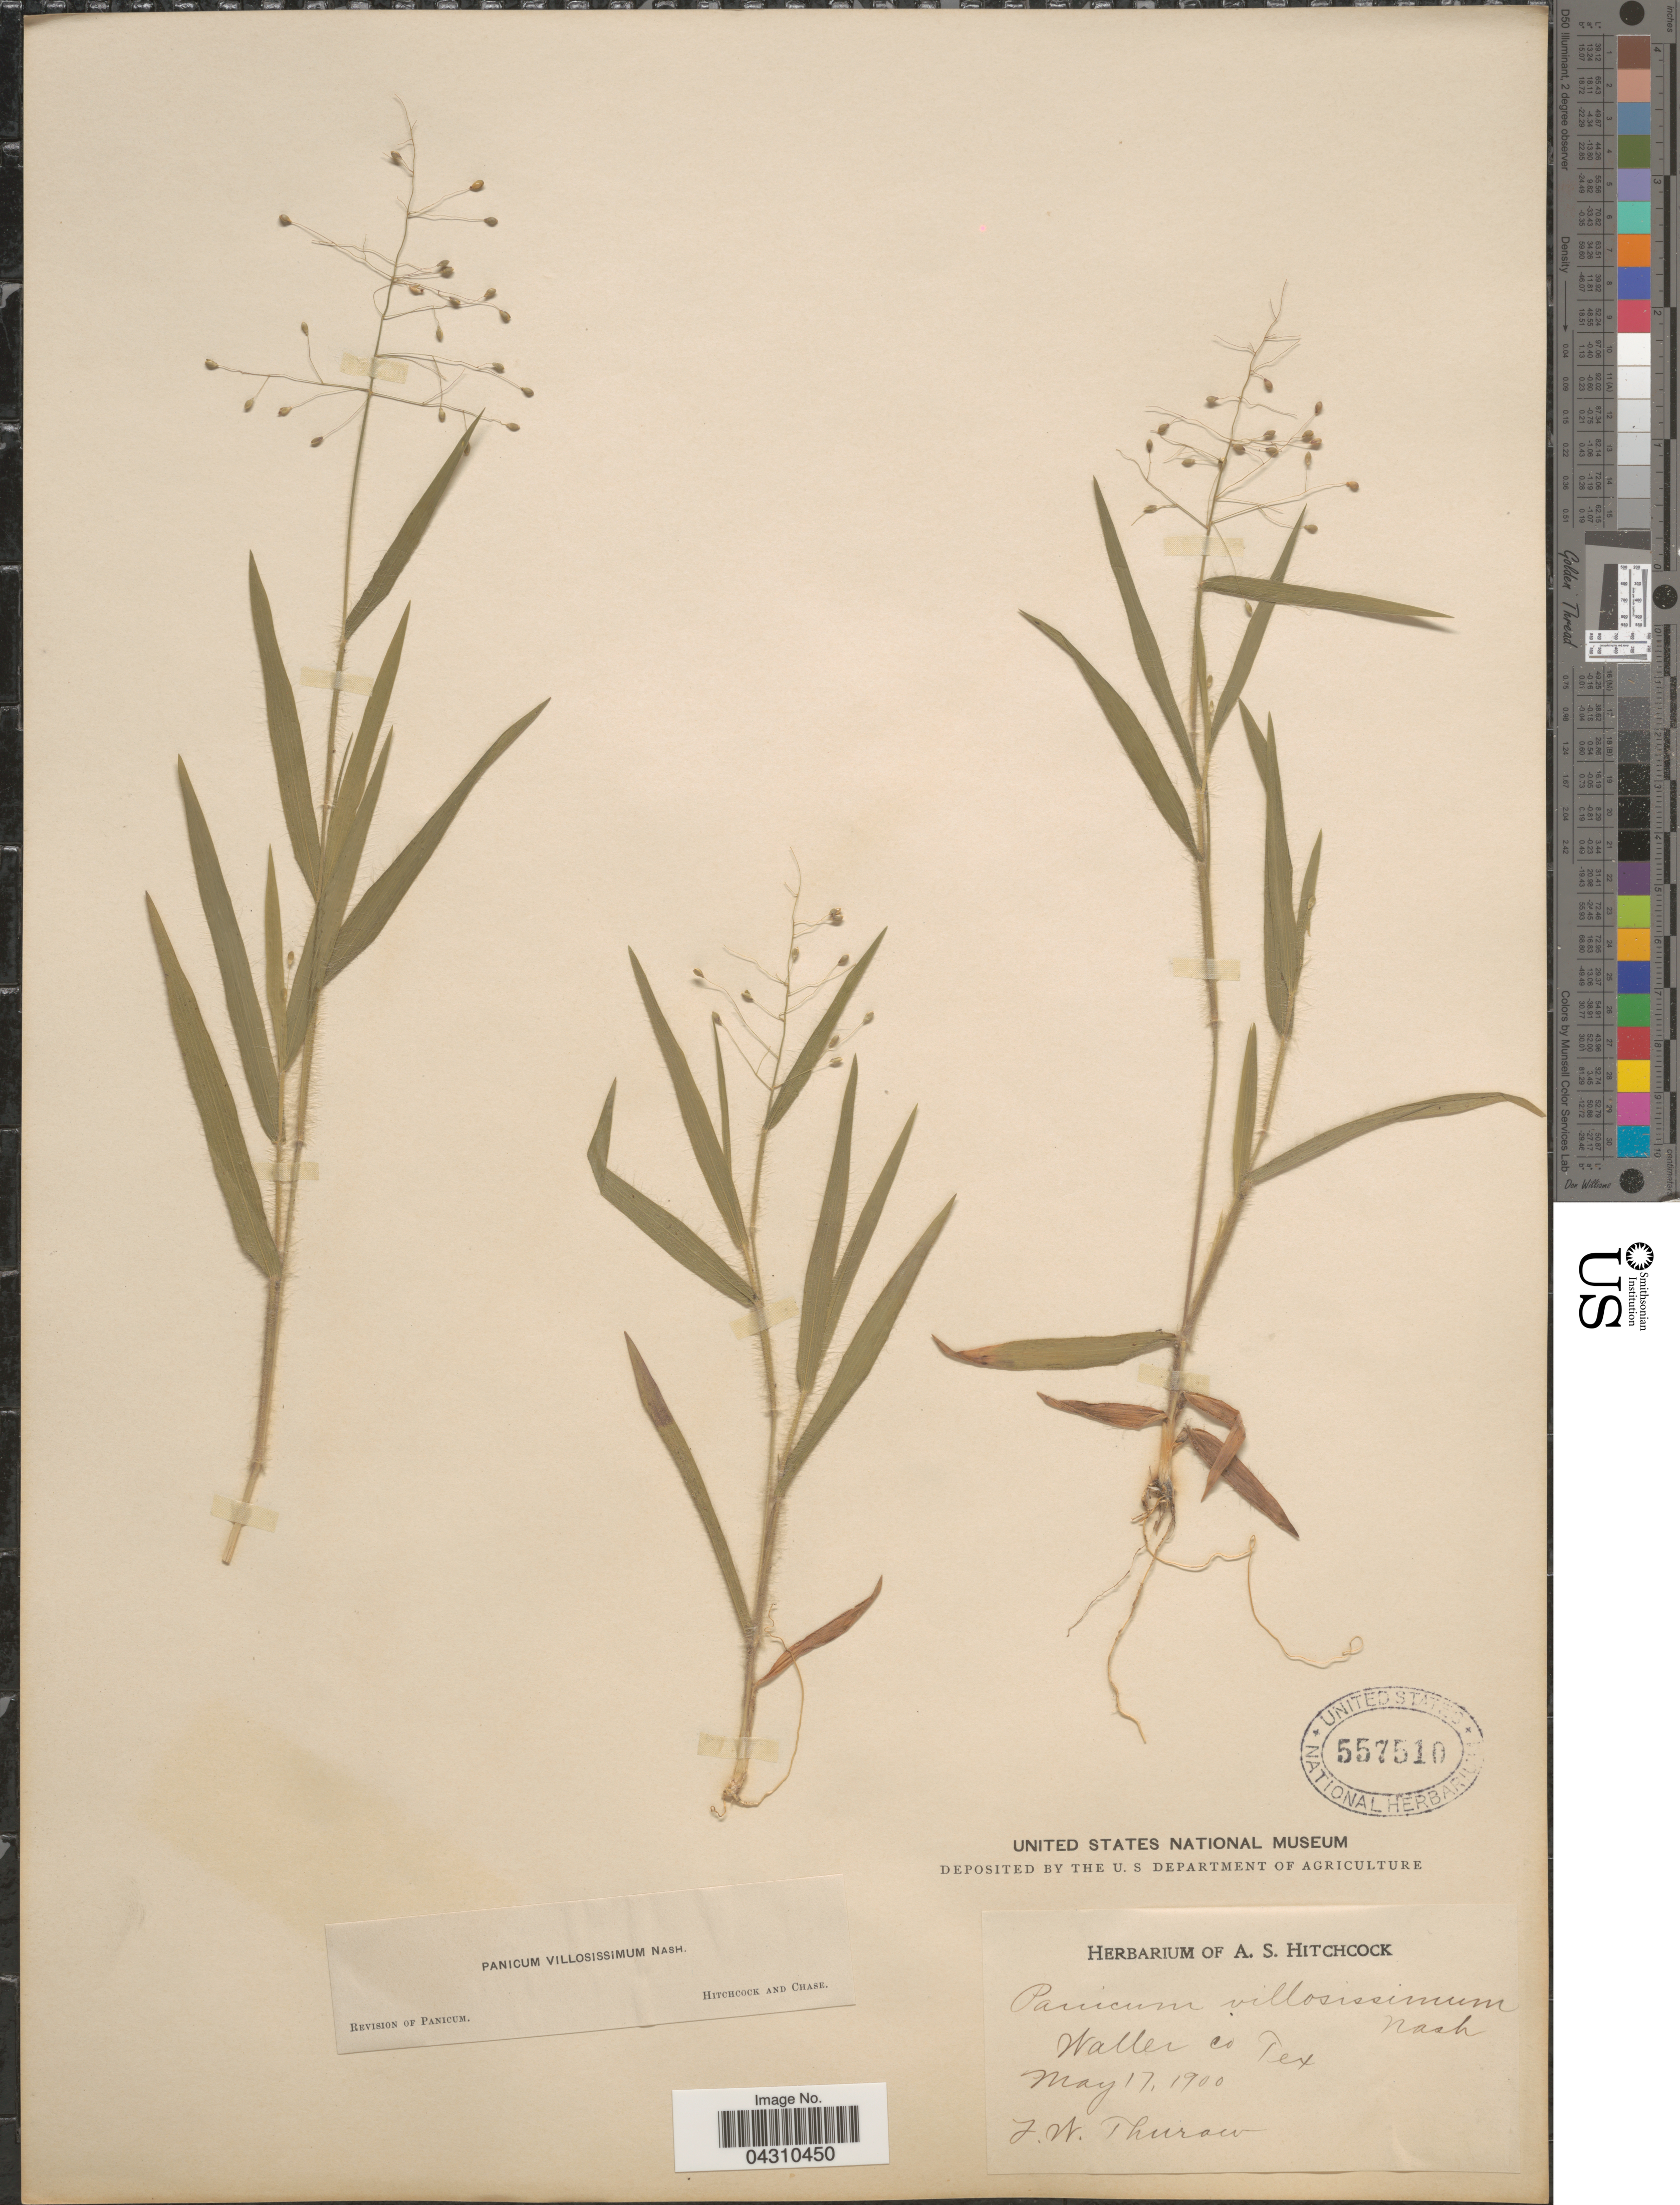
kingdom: Plantae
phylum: Tracheophyta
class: Liliopsida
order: Poales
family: Poaceae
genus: Dichanthelium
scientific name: Dichanthelium acuminatum var. acuminatum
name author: (Sw.) Gould & C.A. Clark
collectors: F. W. Thurow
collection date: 1900-05-17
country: United States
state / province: Texas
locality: Waller Co.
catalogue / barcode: US 557510